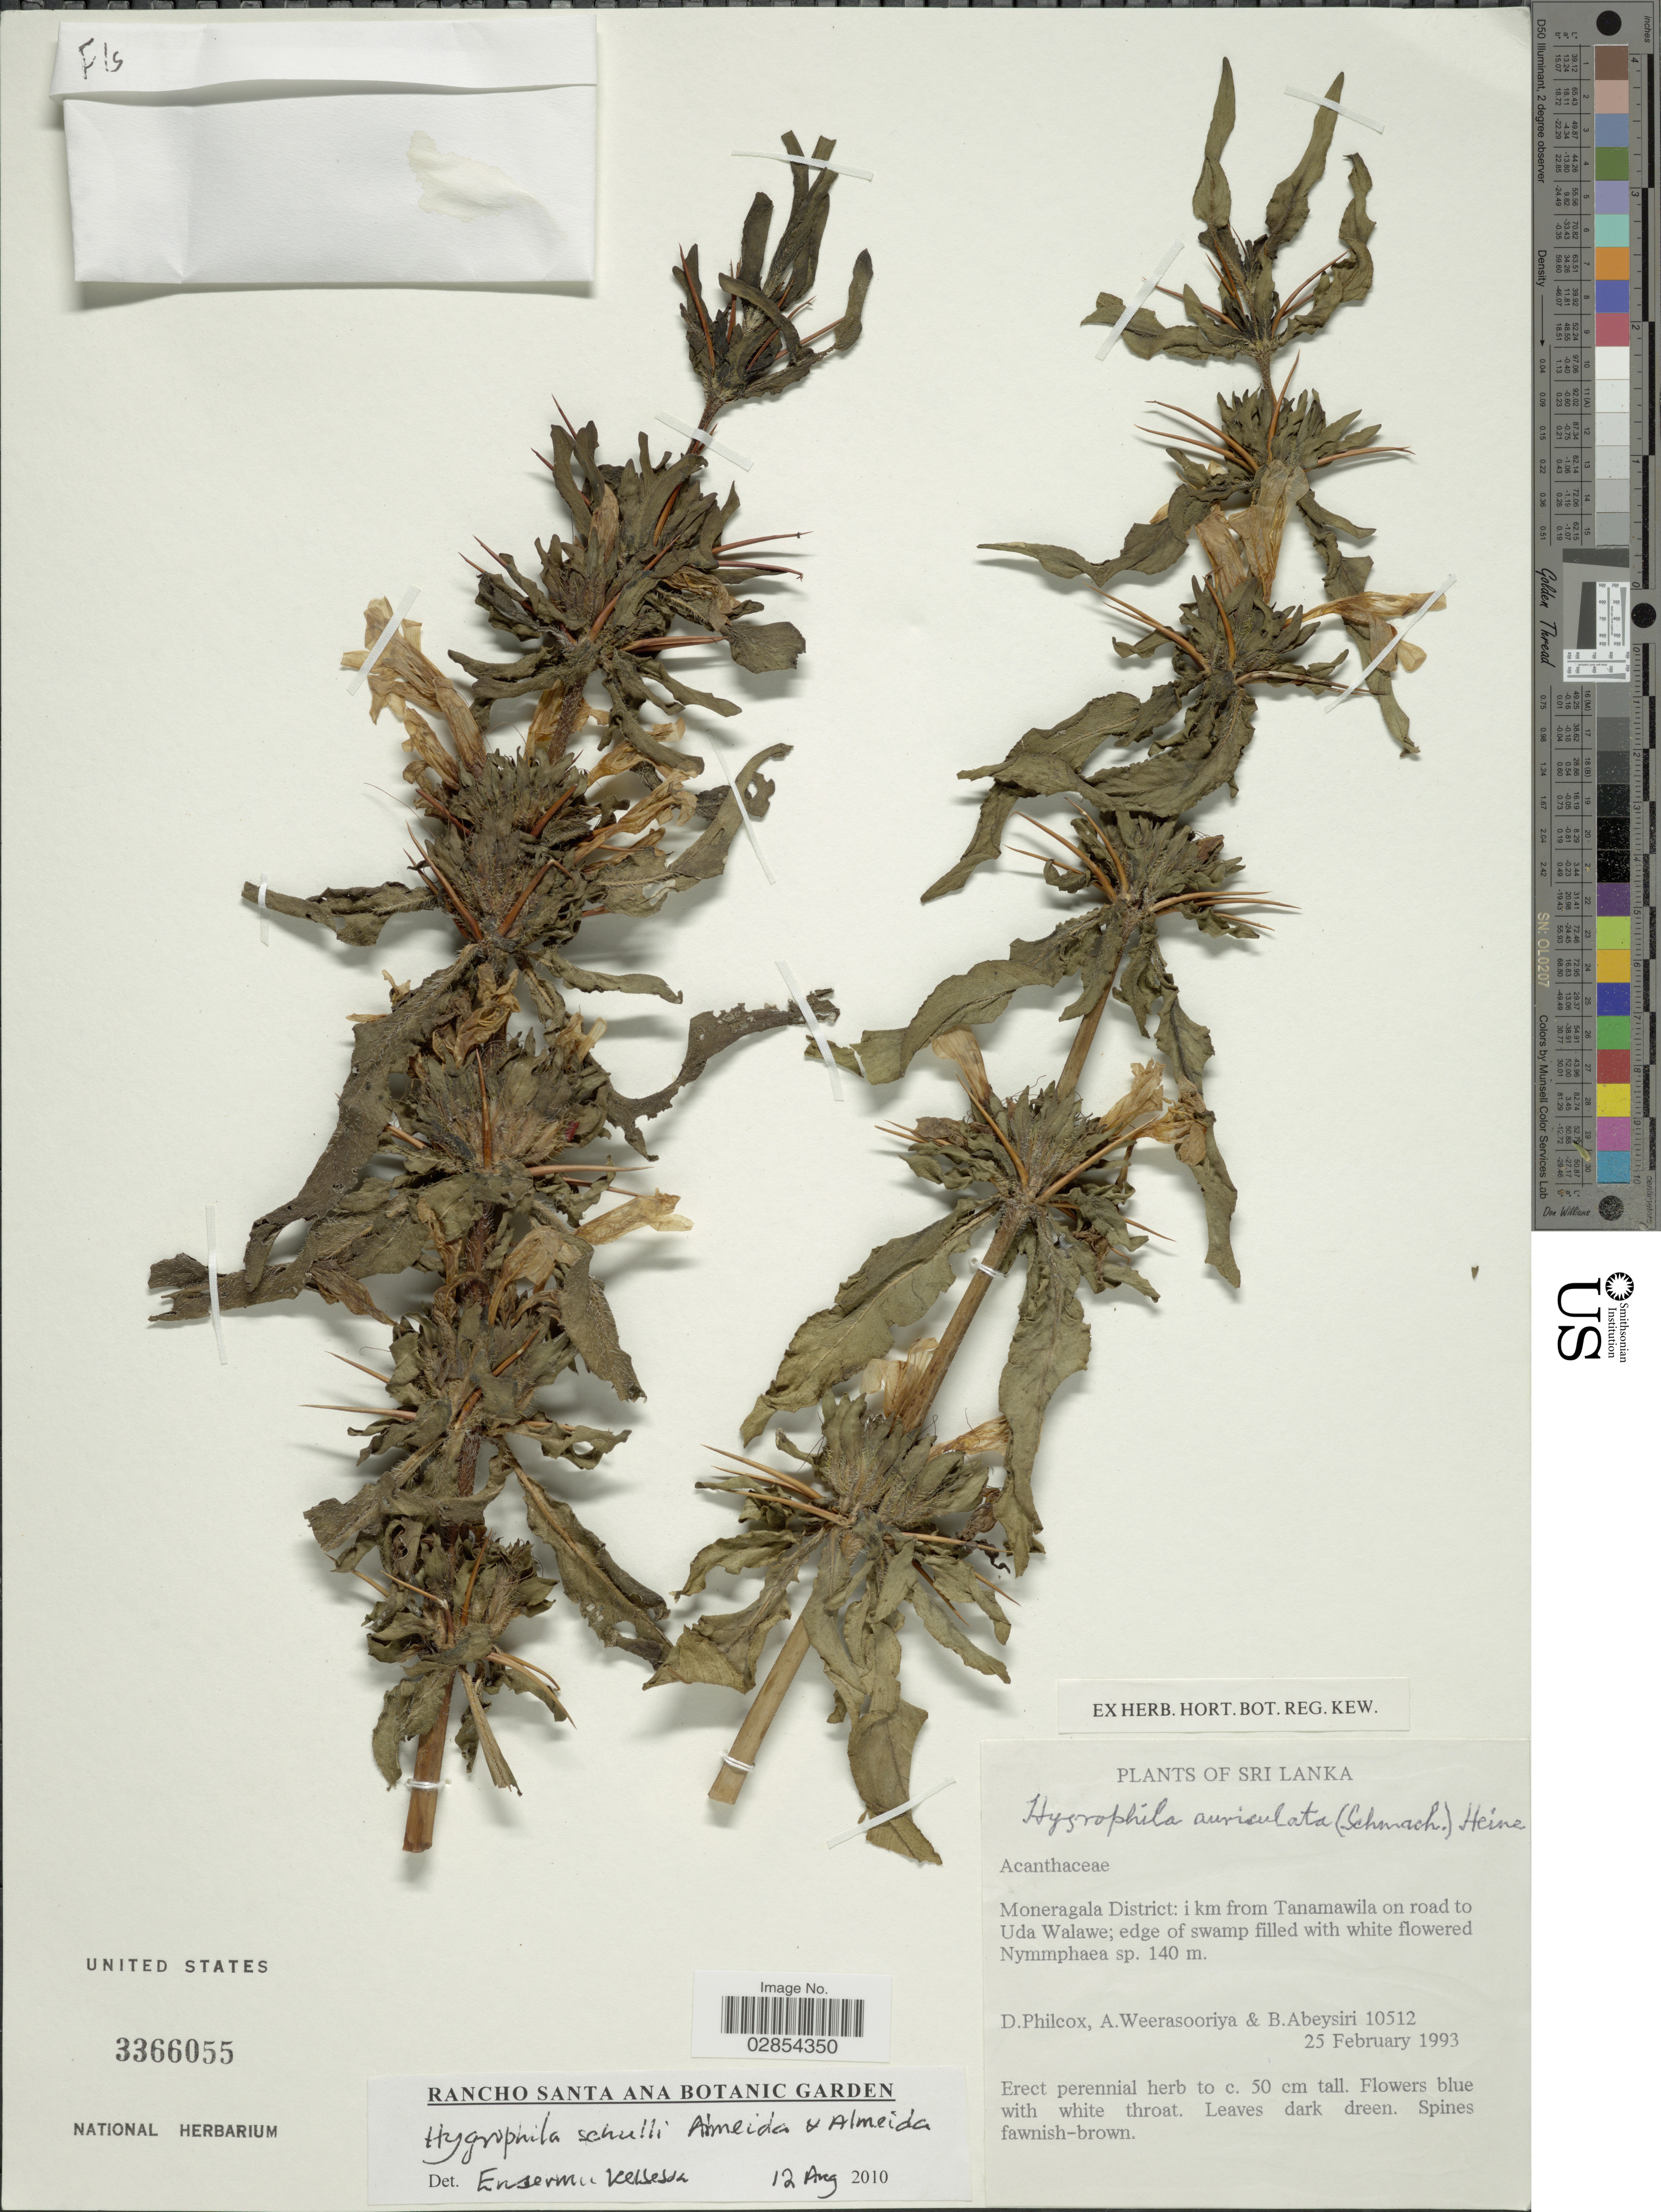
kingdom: Plantae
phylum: Tracheophyta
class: Magnoliopsida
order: Lamiales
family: Acanthaceae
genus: Hygrophila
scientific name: Hygrophila schulli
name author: M.R. Almeida & S.M. Almeida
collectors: D. Philcox, A. Weerasooriya & B. Abeysiri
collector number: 10512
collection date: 1993-02-25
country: Sri Lanka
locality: Moneragala District, 1 km from Tanamawila on road to Uda Walawe.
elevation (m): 140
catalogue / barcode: US 3366055